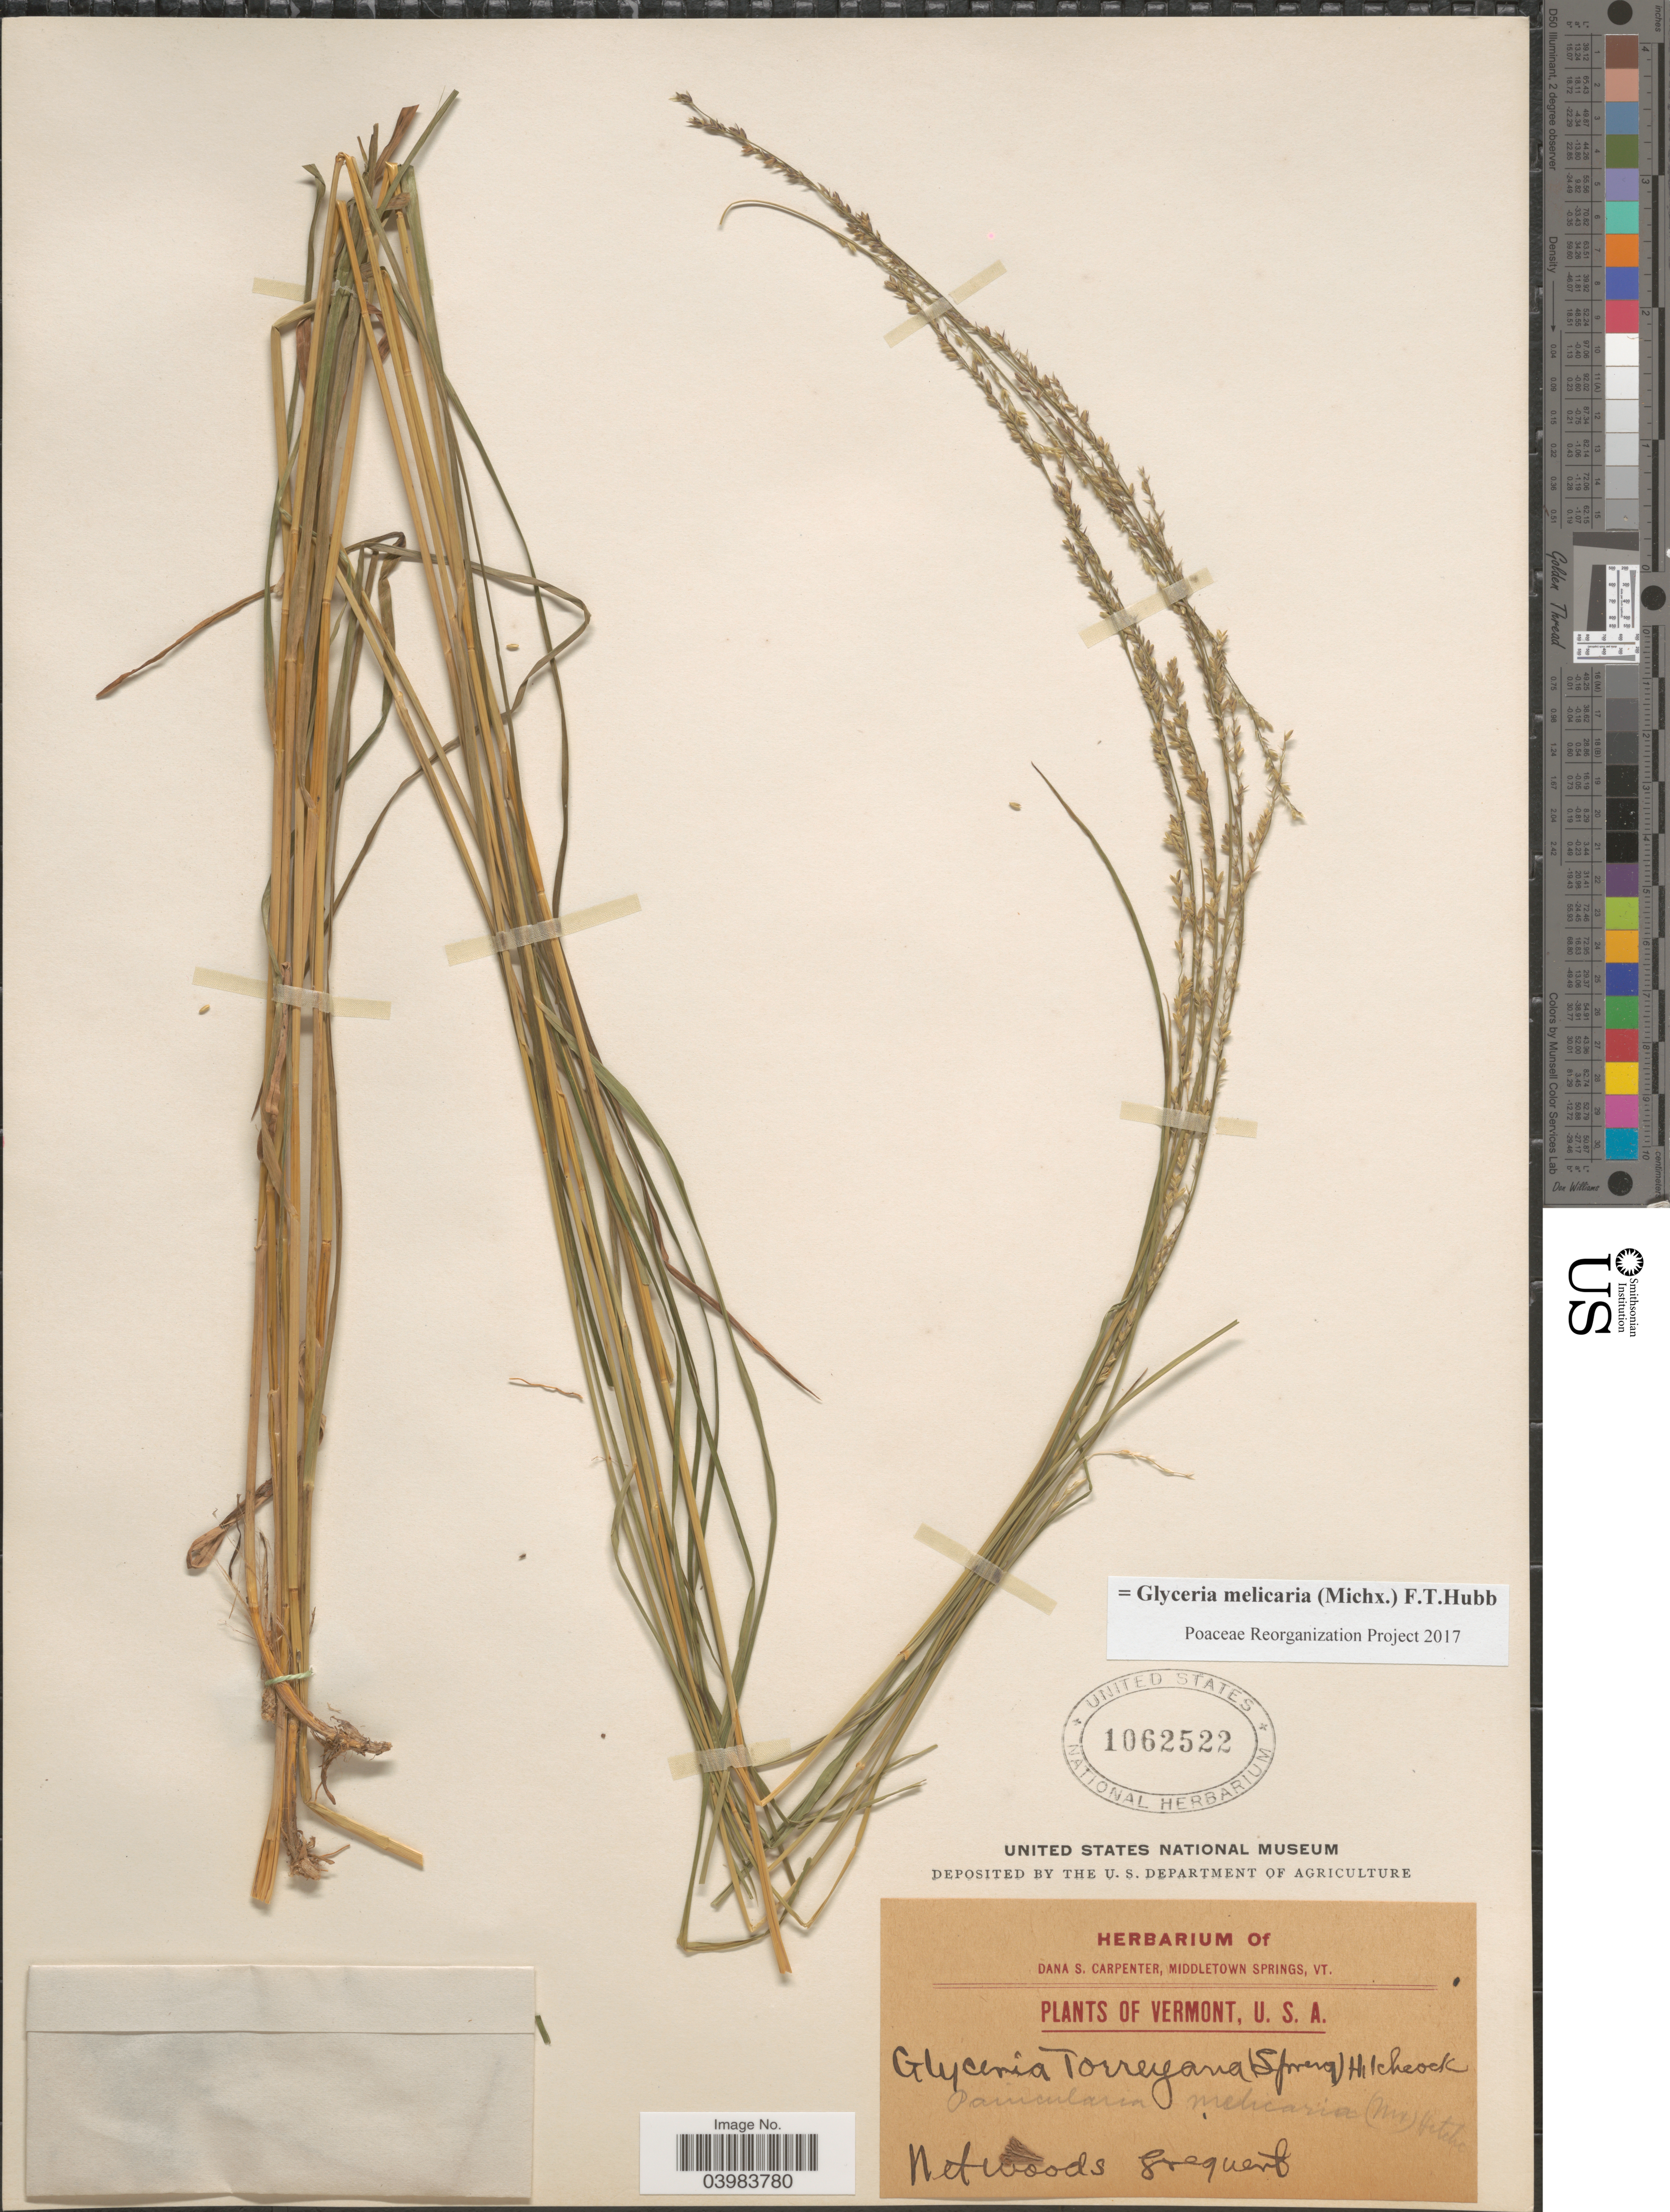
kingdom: Plantae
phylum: Tracheophyta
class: Liliopsida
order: Poales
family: Poaceae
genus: Glyceria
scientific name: Glyceria melicaria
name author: (Michx.) F.T. Hubb.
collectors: ex herb. Dana S. Carpenter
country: United States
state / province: Vermont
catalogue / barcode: US 1062522